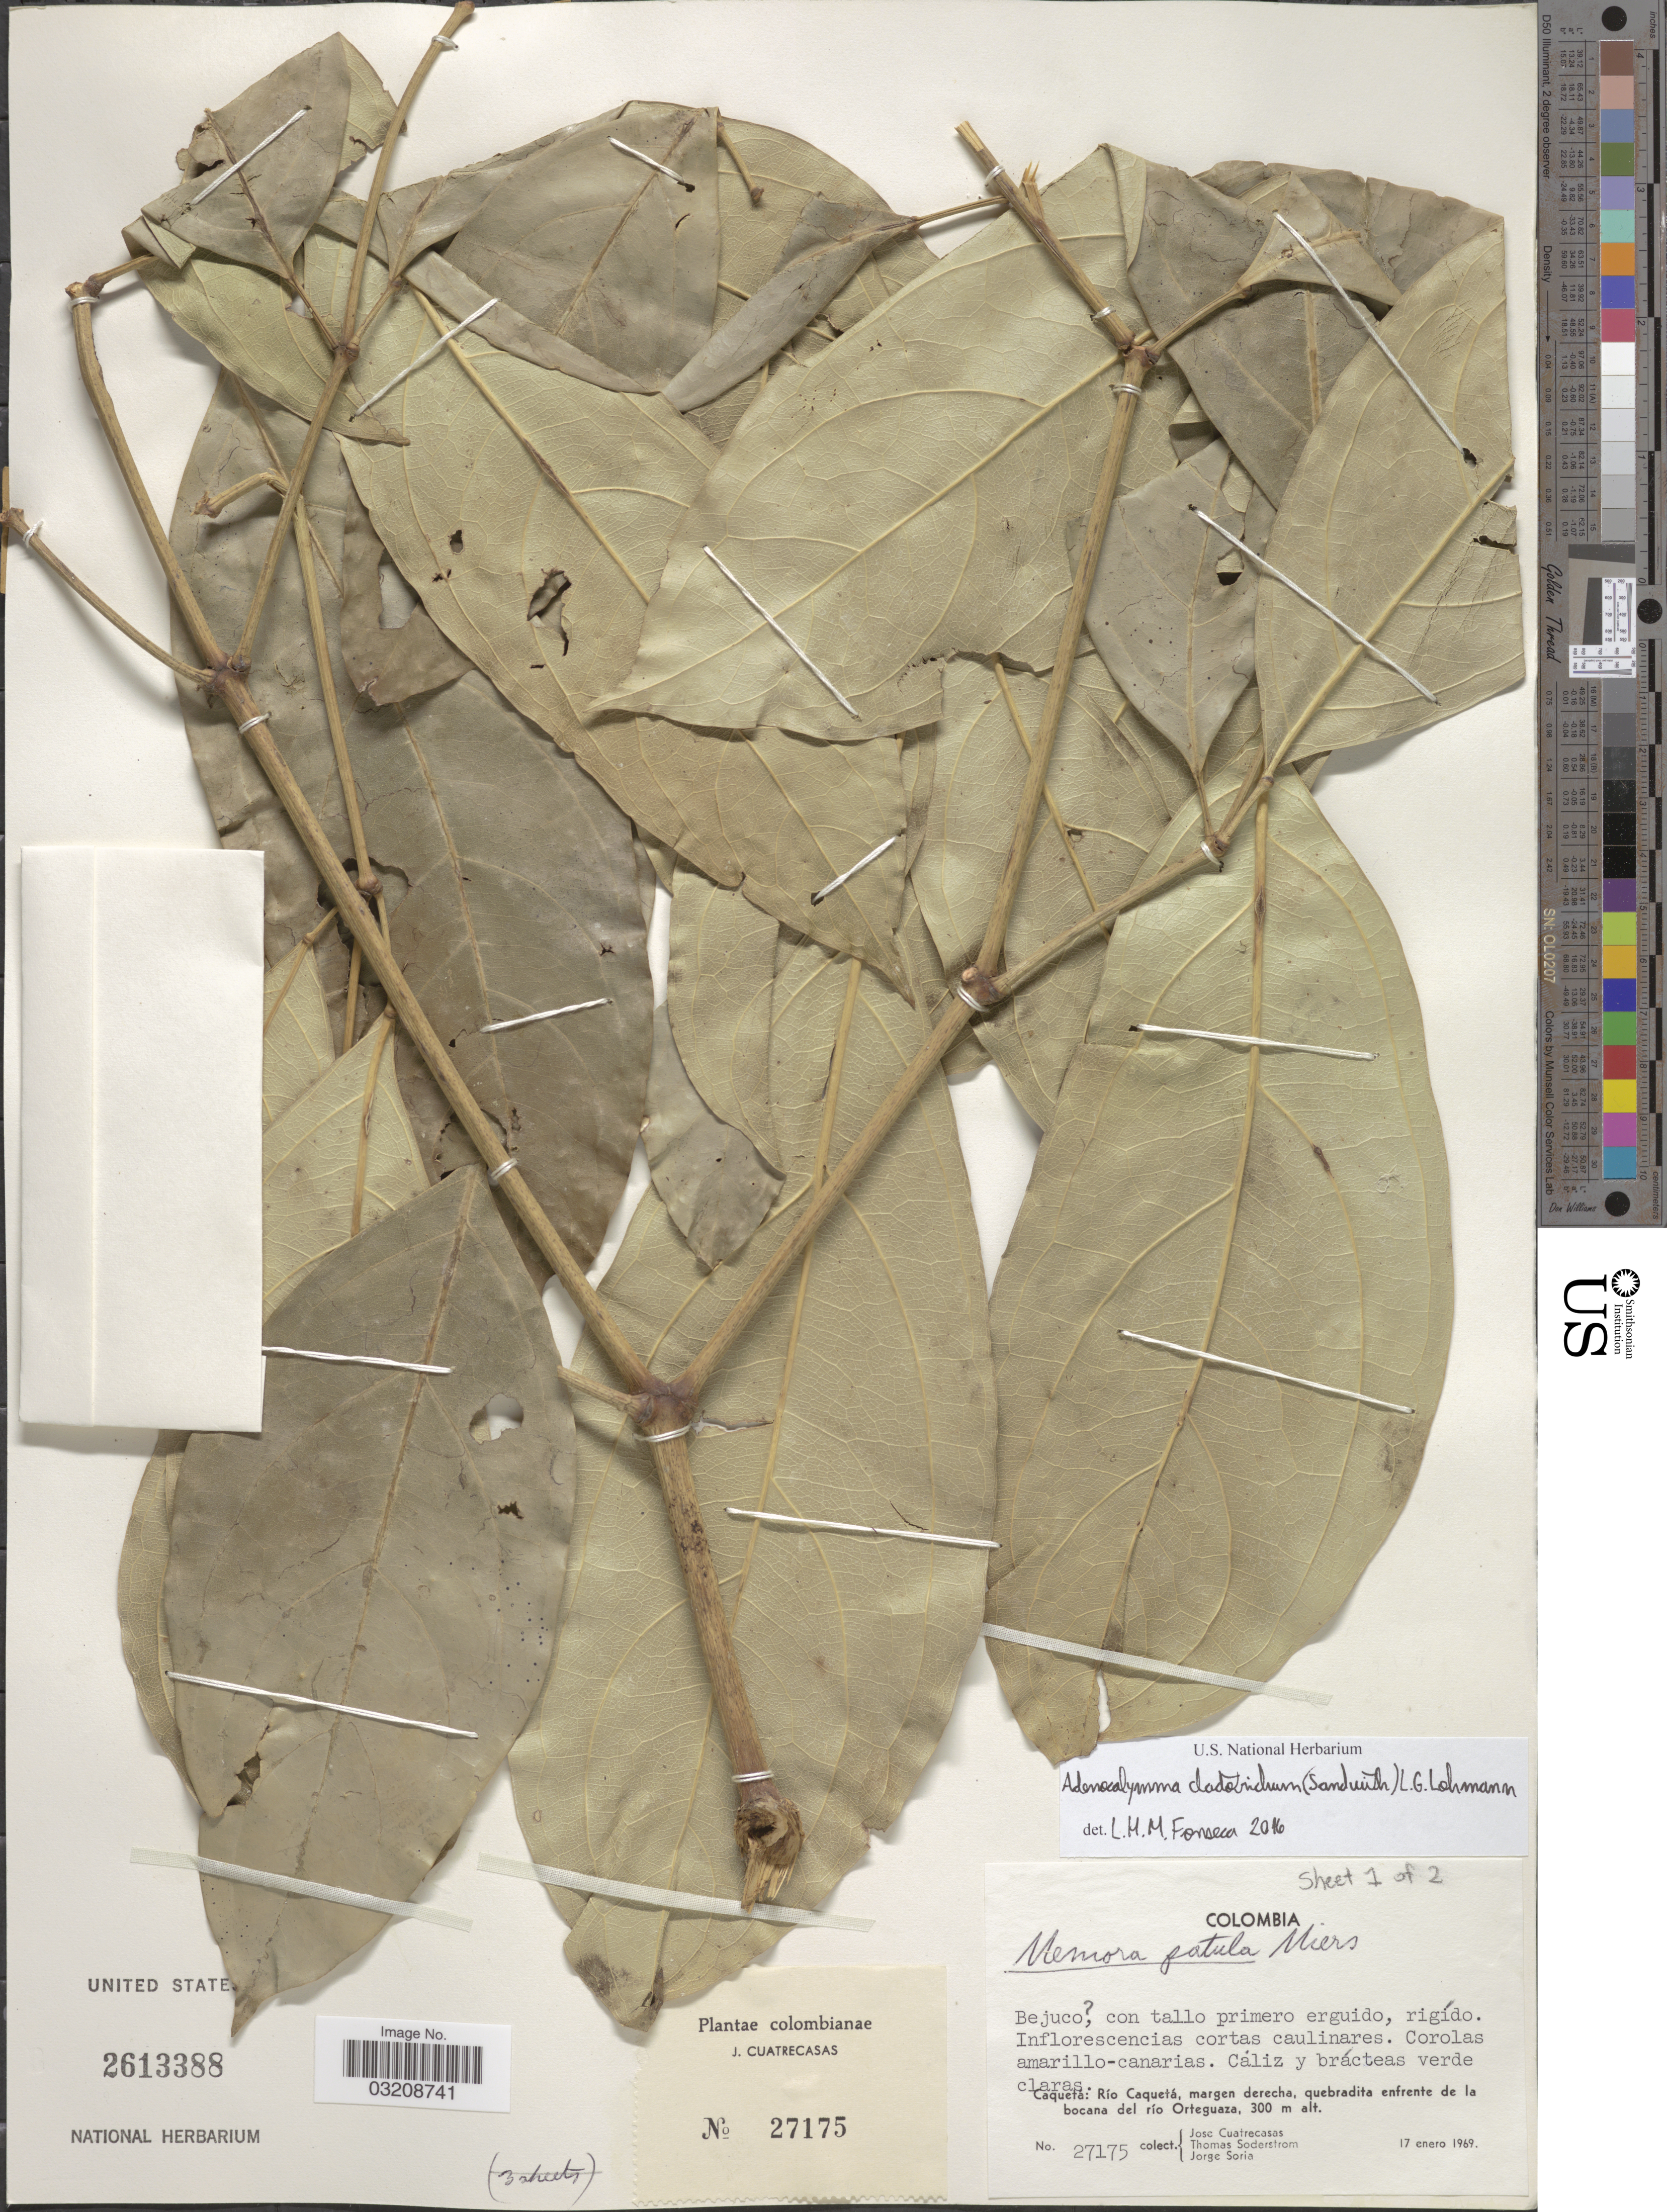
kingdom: Plantae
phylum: Tracheophyta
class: Magnoliopsida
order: Lamiales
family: Bignoniaceae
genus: Adenocalymma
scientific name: Adenocalymma cladotrichum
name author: (Sandwith) L.G. Lohmann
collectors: J. Cuatrecasas, T. R. Soderstrom & J. Soria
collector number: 27175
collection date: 1969-01-17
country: Colombia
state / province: Caquetá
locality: Río Caquetá, margen derecha, quebradita enfrente de la bocana del río Orteguaza.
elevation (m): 300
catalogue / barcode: US 2613388